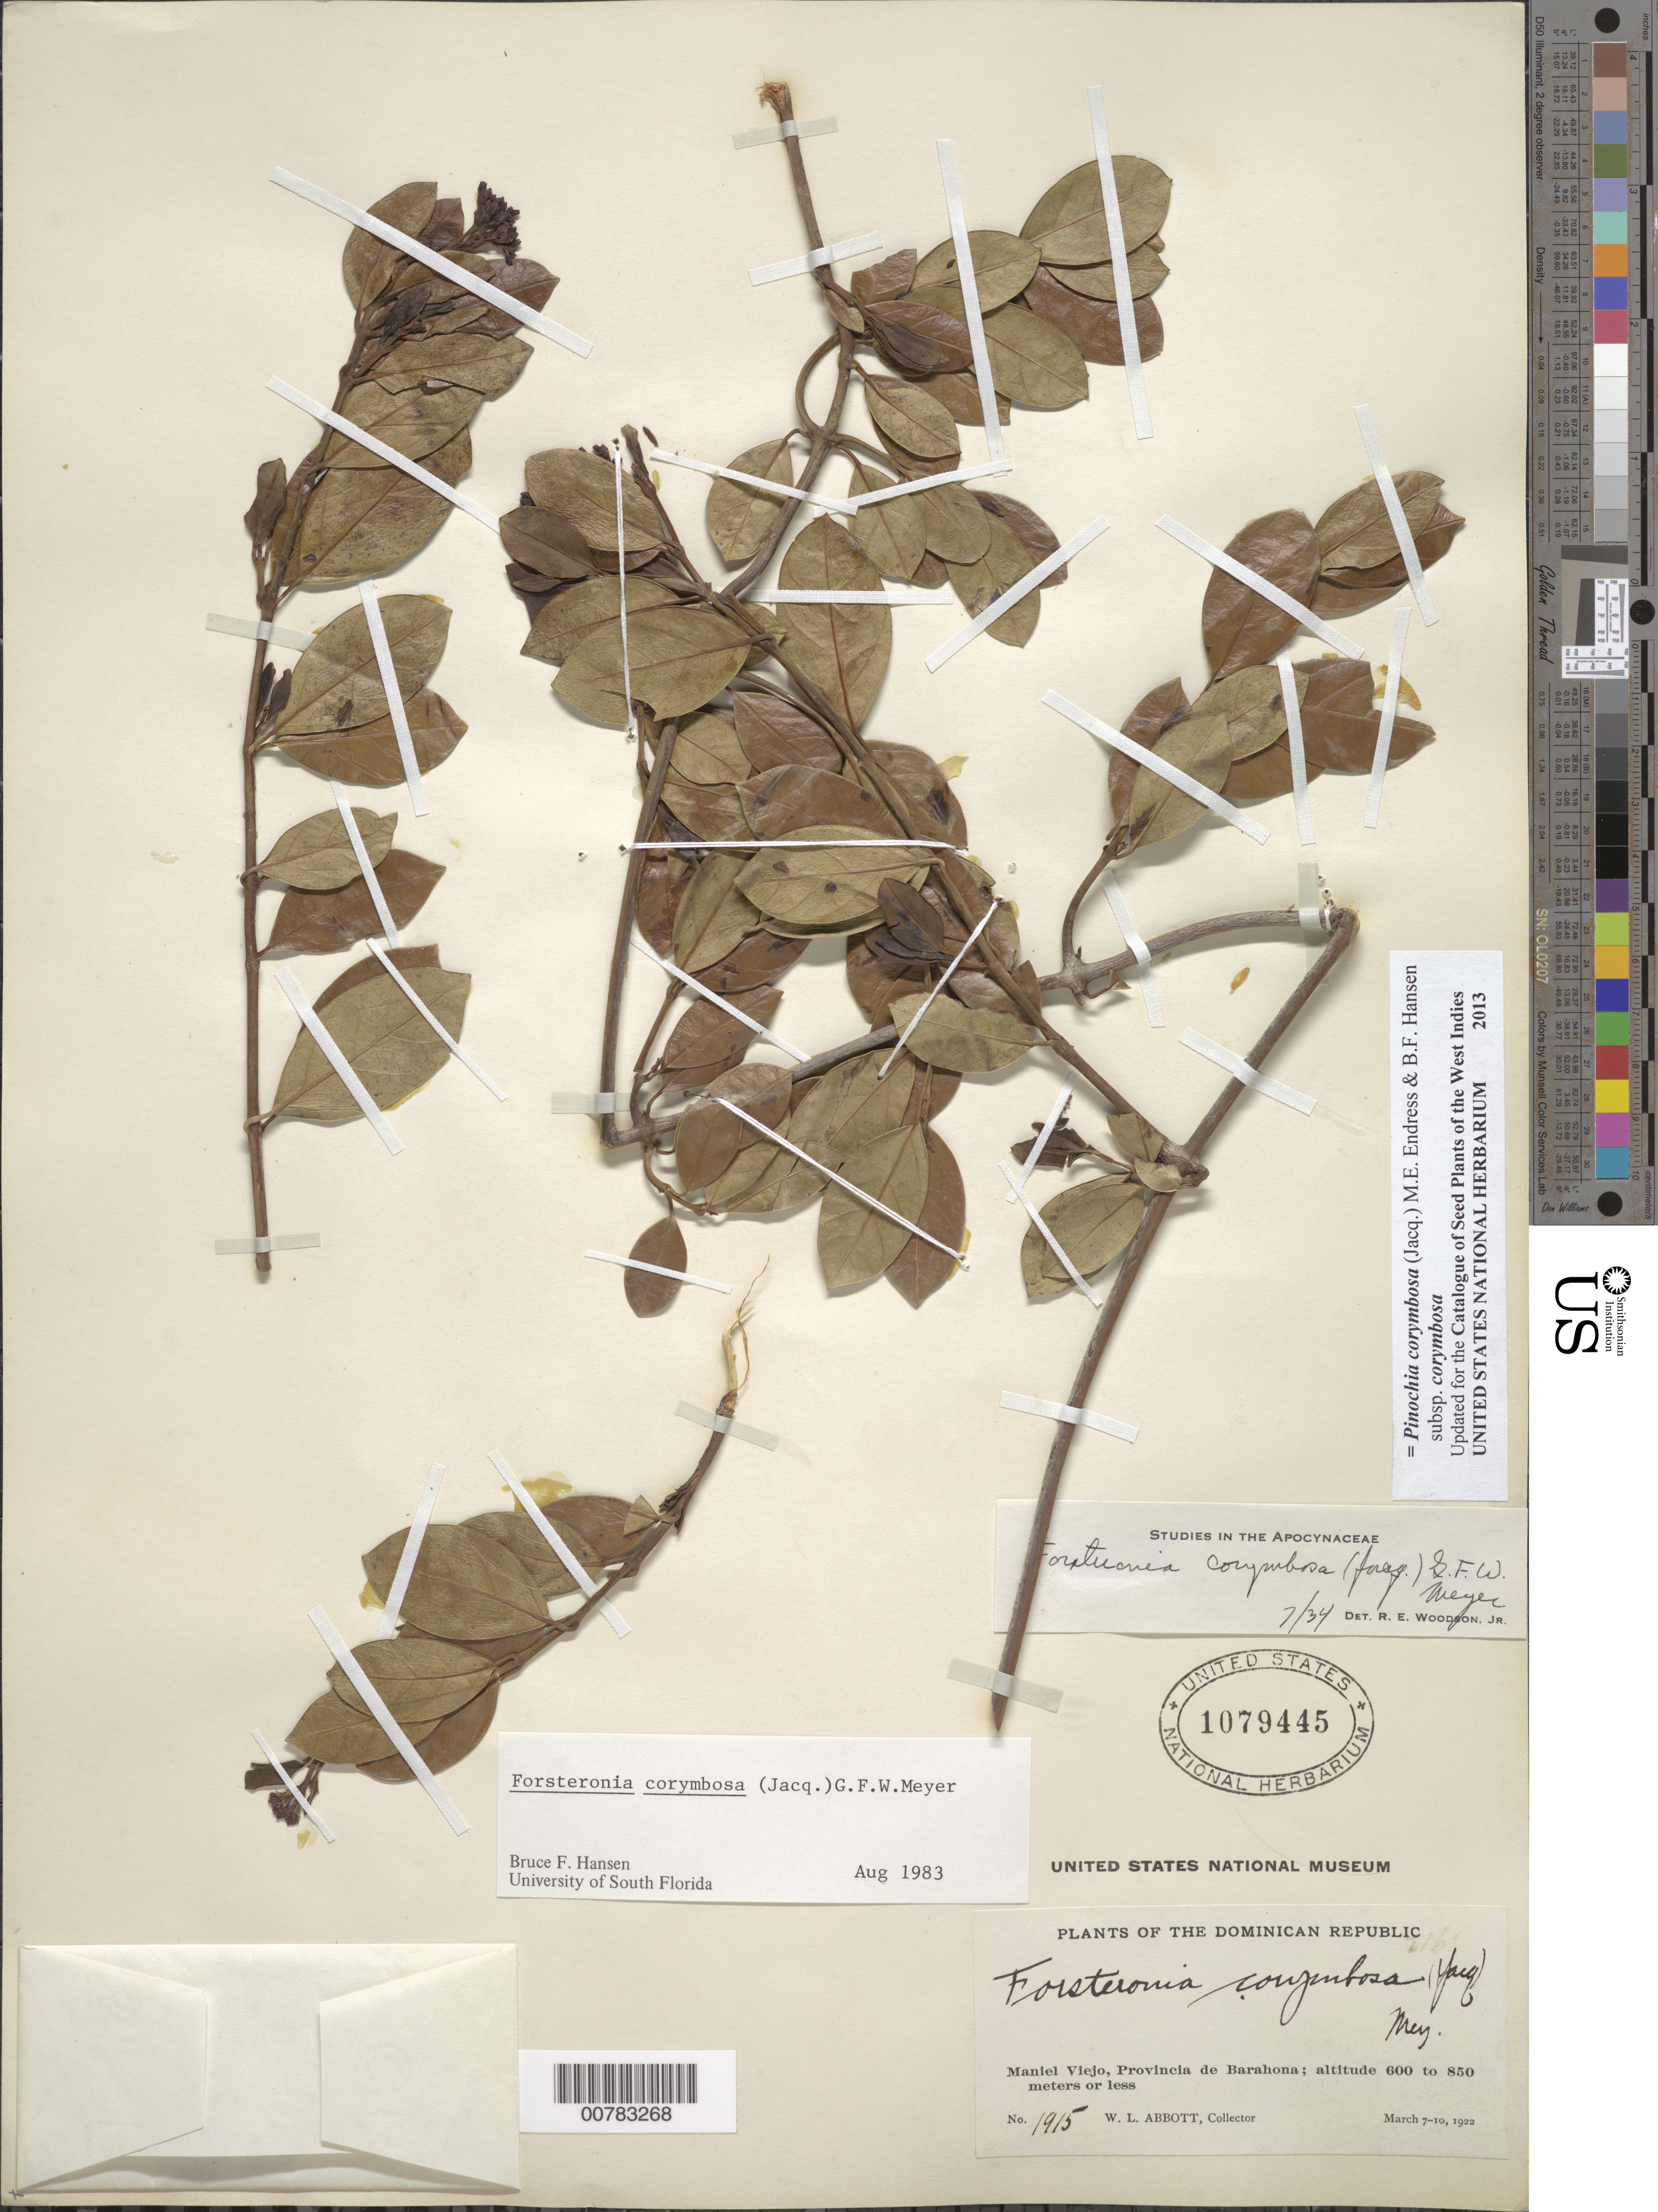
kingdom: Plantae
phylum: Tracheophyta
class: Magnoliopsida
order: Gentianales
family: Apocynaceae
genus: Pinochia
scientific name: Pinochia corymbosa subsp. corymbosa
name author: (Jacq.) M.E. Endress & B.F. Hansen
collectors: W. L. Abbott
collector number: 1915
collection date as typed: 07 Mar 1922 to 10 Mar 1922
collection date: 1922-03-07/1922-03-10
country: Dominican Republic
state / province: Barahona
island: Hispaniola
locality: Maniel Viejo.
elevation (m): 600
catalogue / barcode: US 1079445